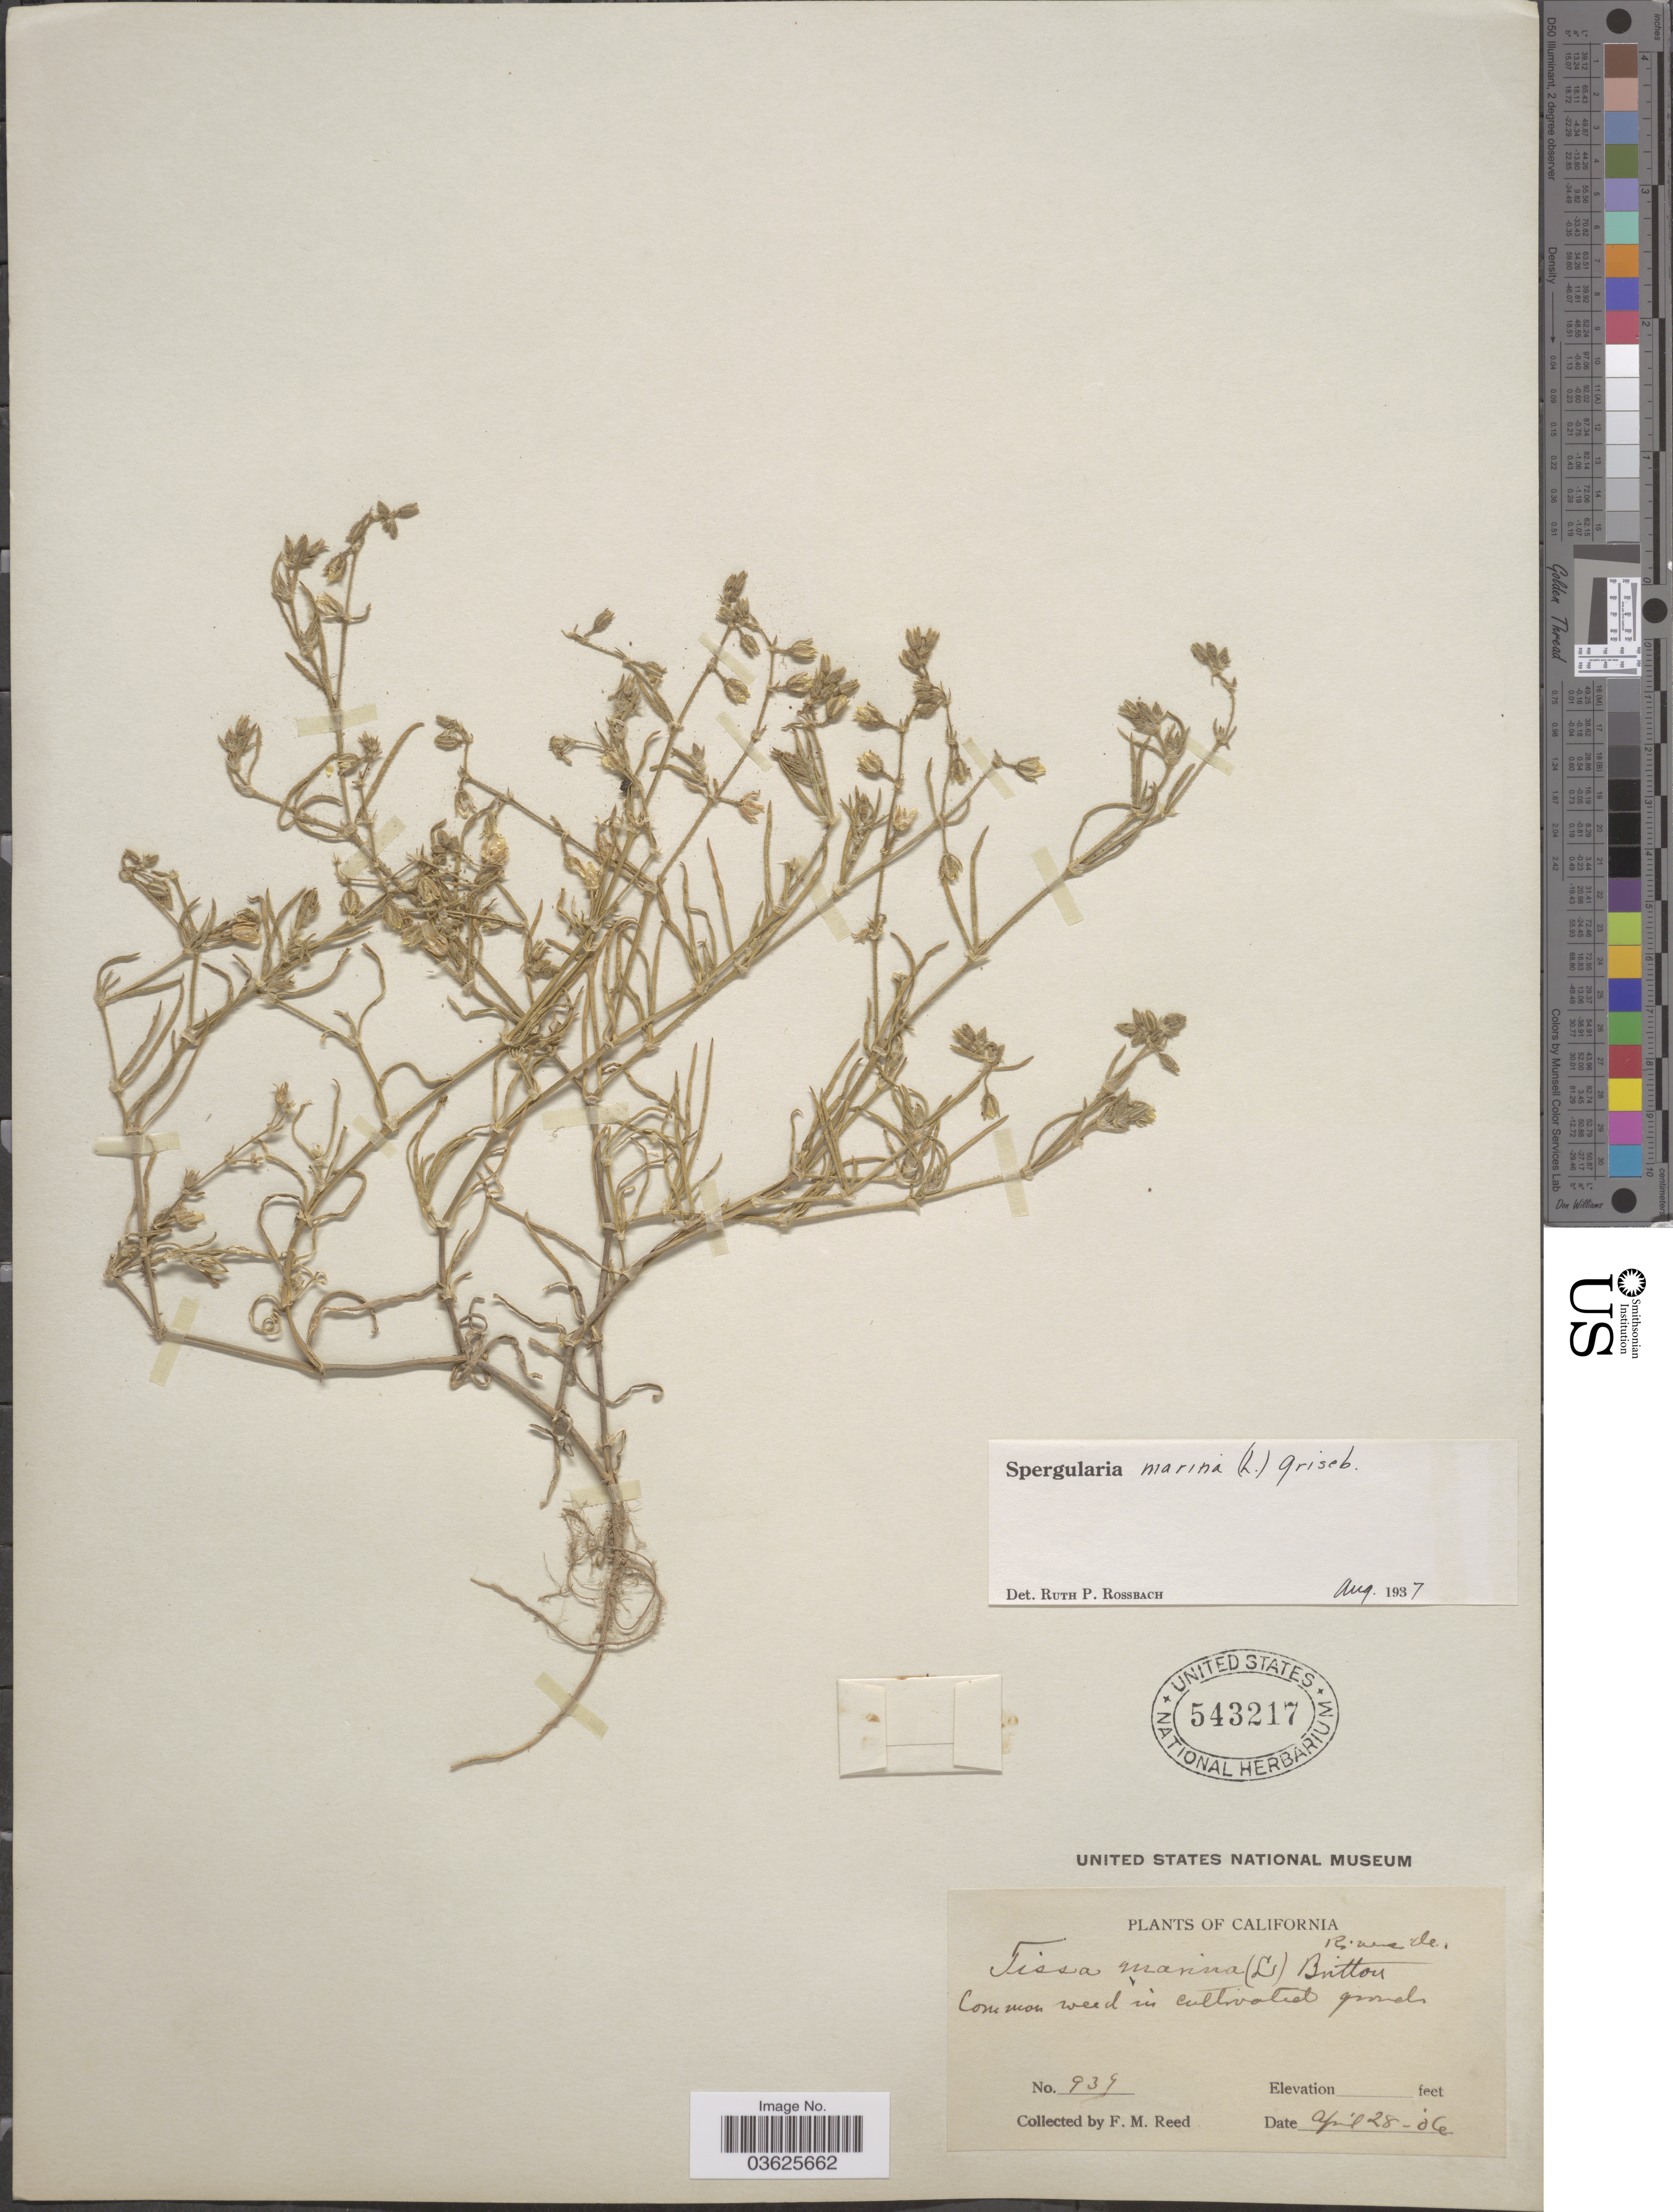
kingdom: Plantae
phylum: Tracheophyta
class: Magnoliopsida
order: Caryophyllales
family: Caryophyllaceae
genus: Spergularia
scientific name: Spergularia marina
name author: (L.) Griseb.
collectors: F. Reed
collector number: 934*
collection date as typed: Transcribed d/m/y: 28/4/26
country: United States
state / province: California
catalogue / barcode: US 543217